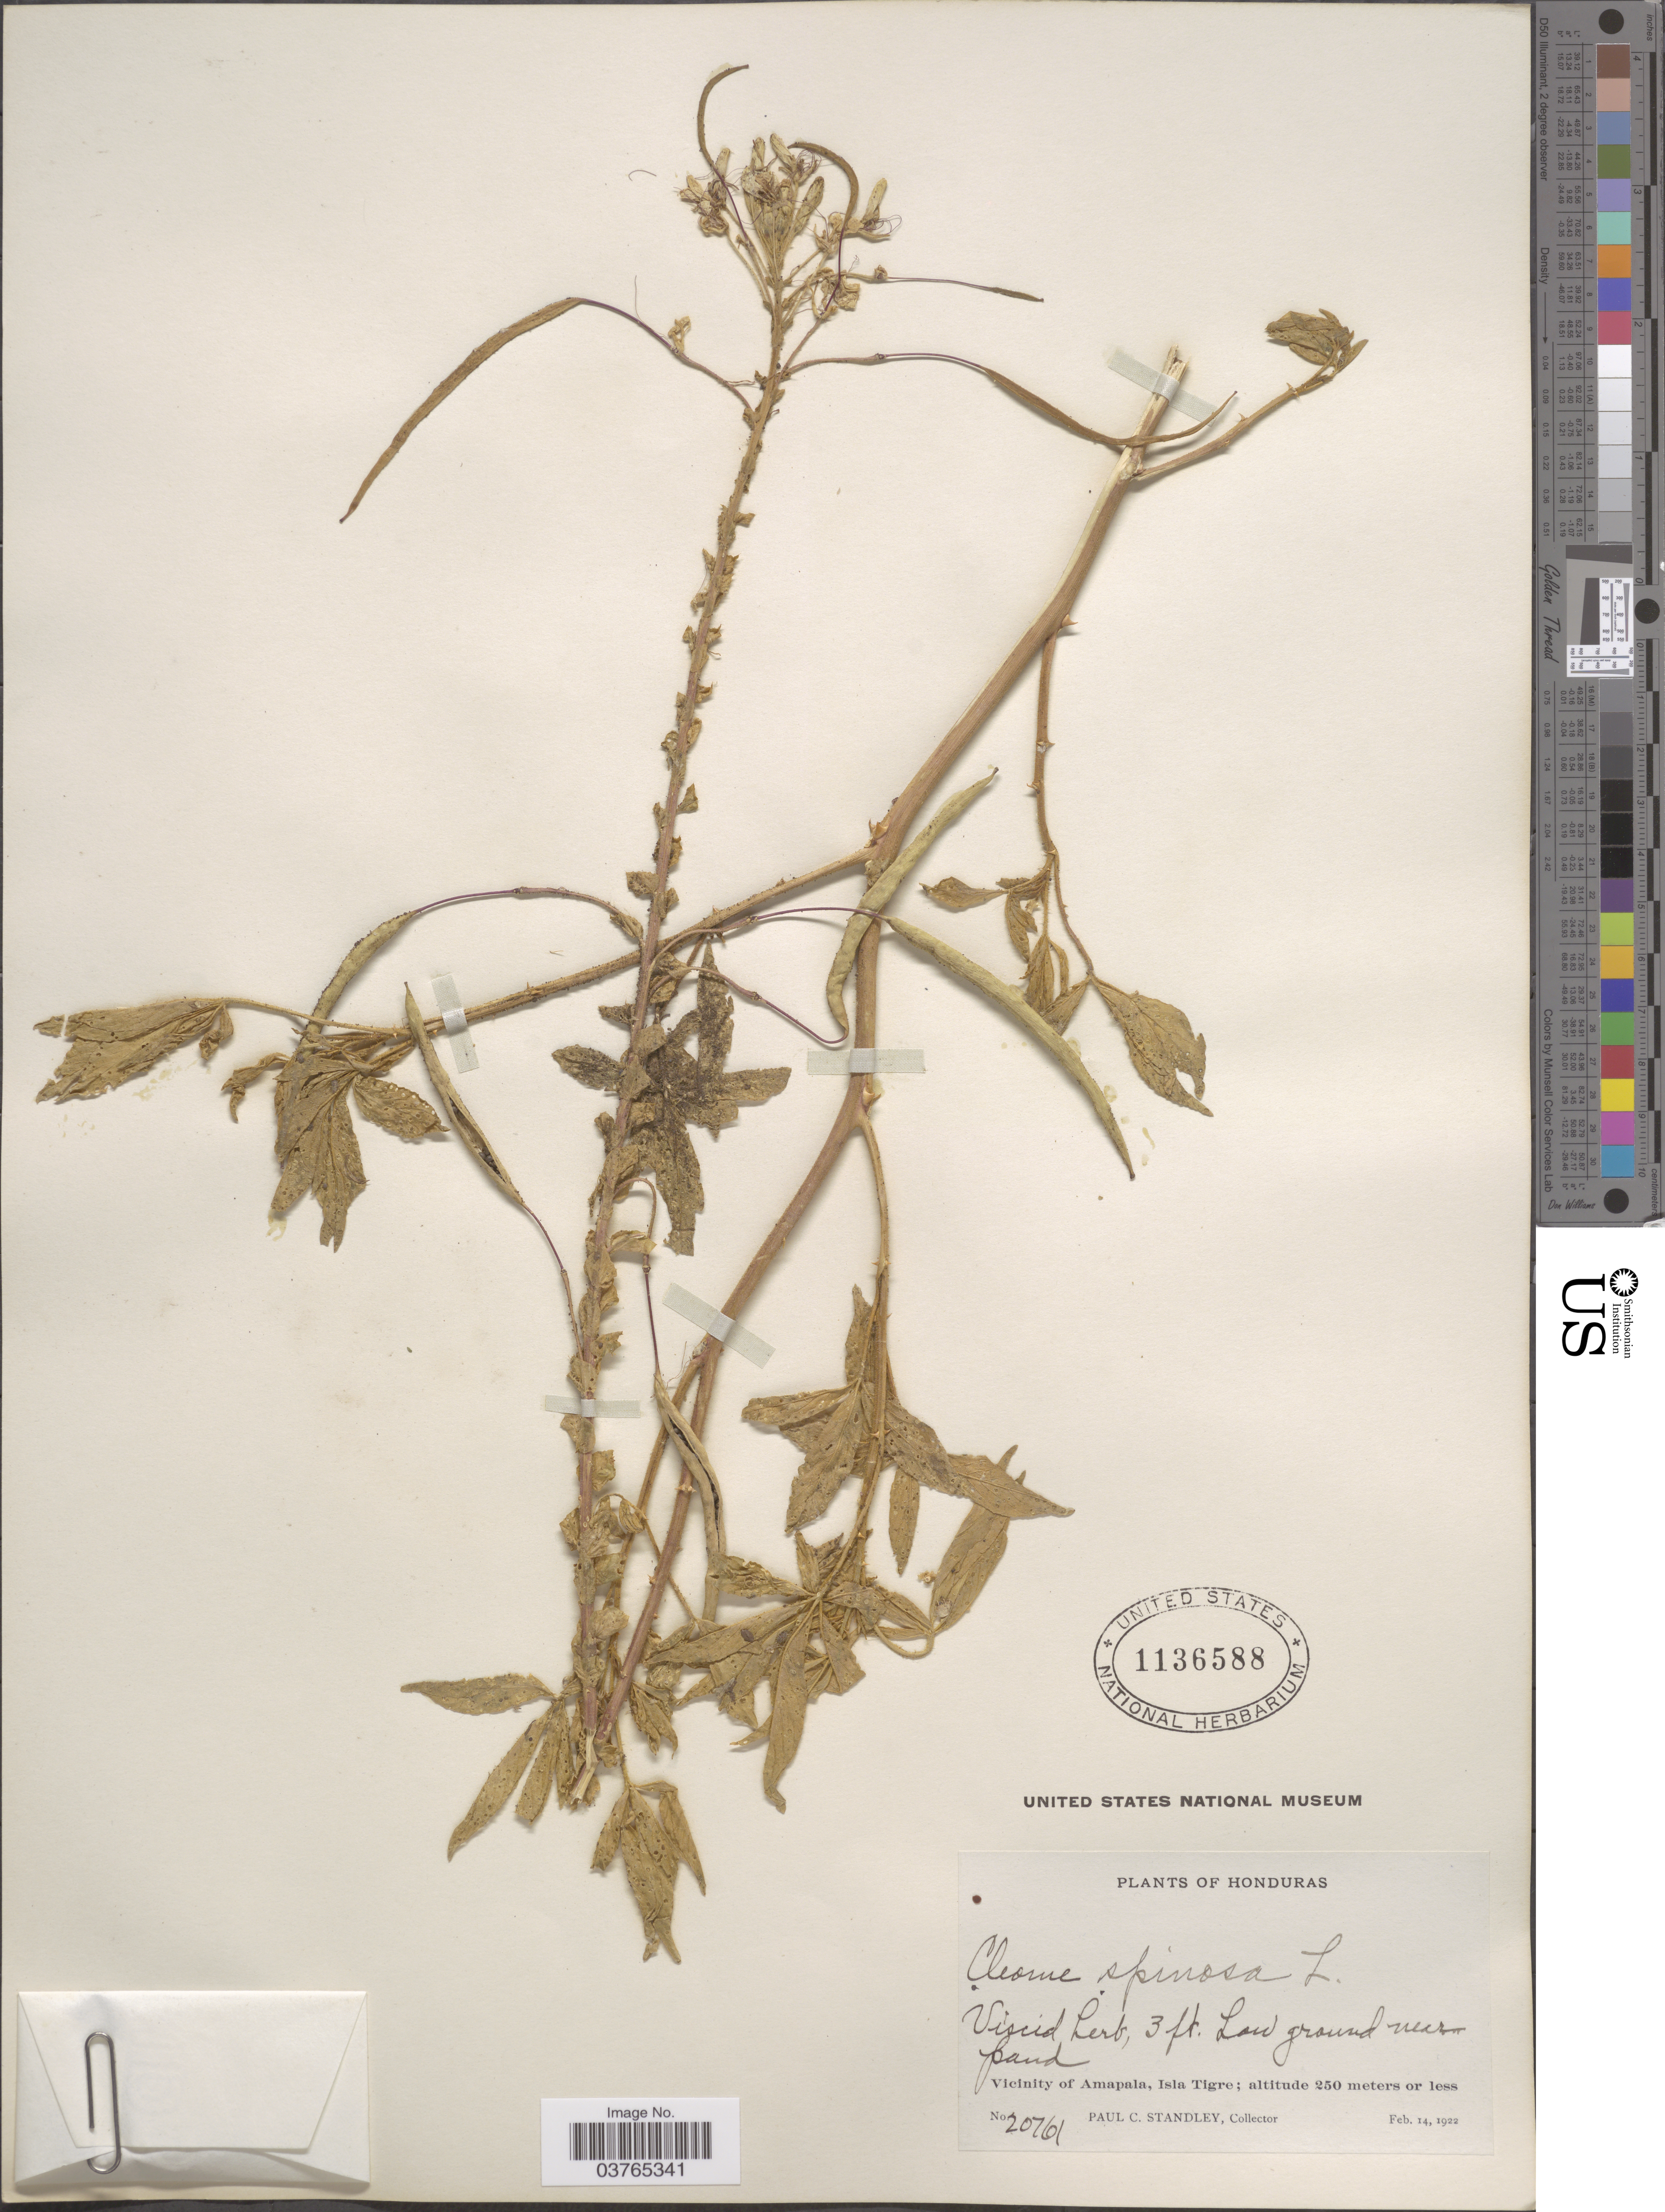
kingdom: Plantae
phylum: Tracheophyta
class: Magnoliopsida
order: Brassicales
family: Cleomaceae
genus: Tarenaya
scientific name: Tarenaya spinosa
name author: (Jacq.) Raf.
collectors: P. C. Standley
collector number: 20761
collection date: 1922-02-14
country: Honduras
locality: Vicinity of Amapala, Isla Tigre.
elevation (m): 250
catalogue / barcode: US 1136588